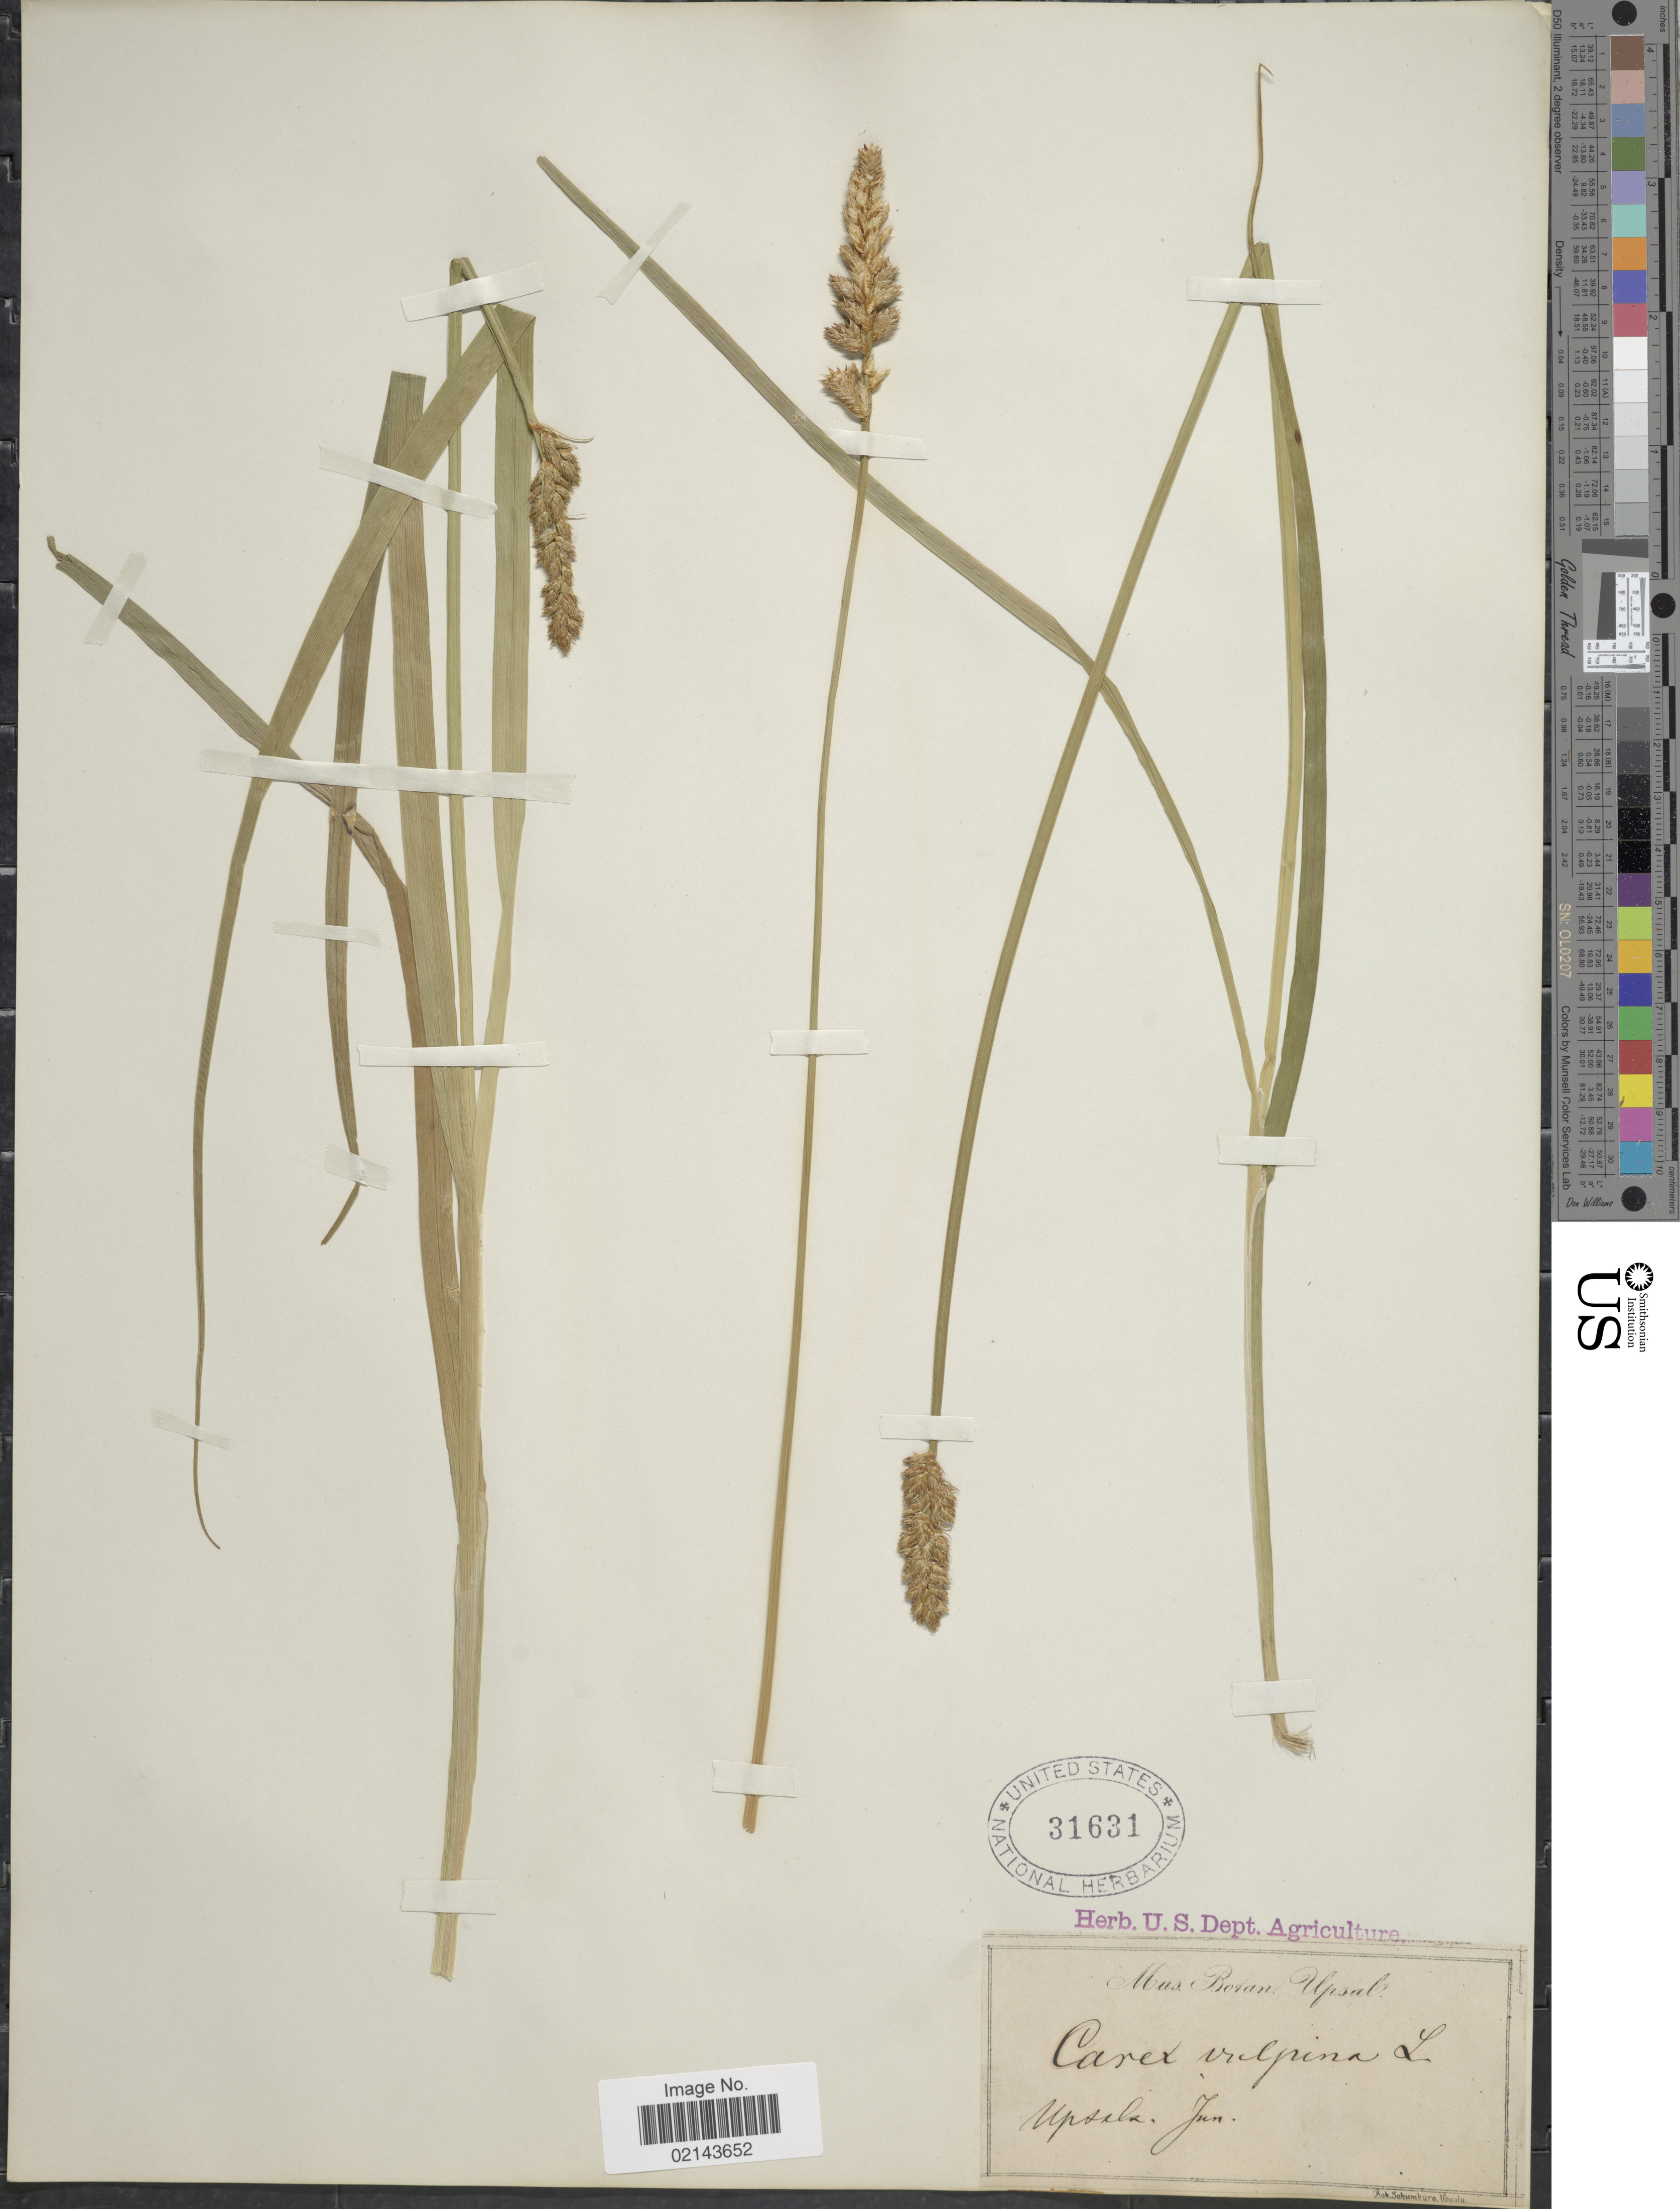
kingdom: Plantae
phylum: Tracheophyta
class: Liliopsida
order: Poales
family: Cyperaceae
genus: Carex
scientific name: Carex vulpina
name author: L.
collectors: Facchini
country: Sweden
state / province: Uppsala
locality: Upsala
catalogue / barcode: US 31631